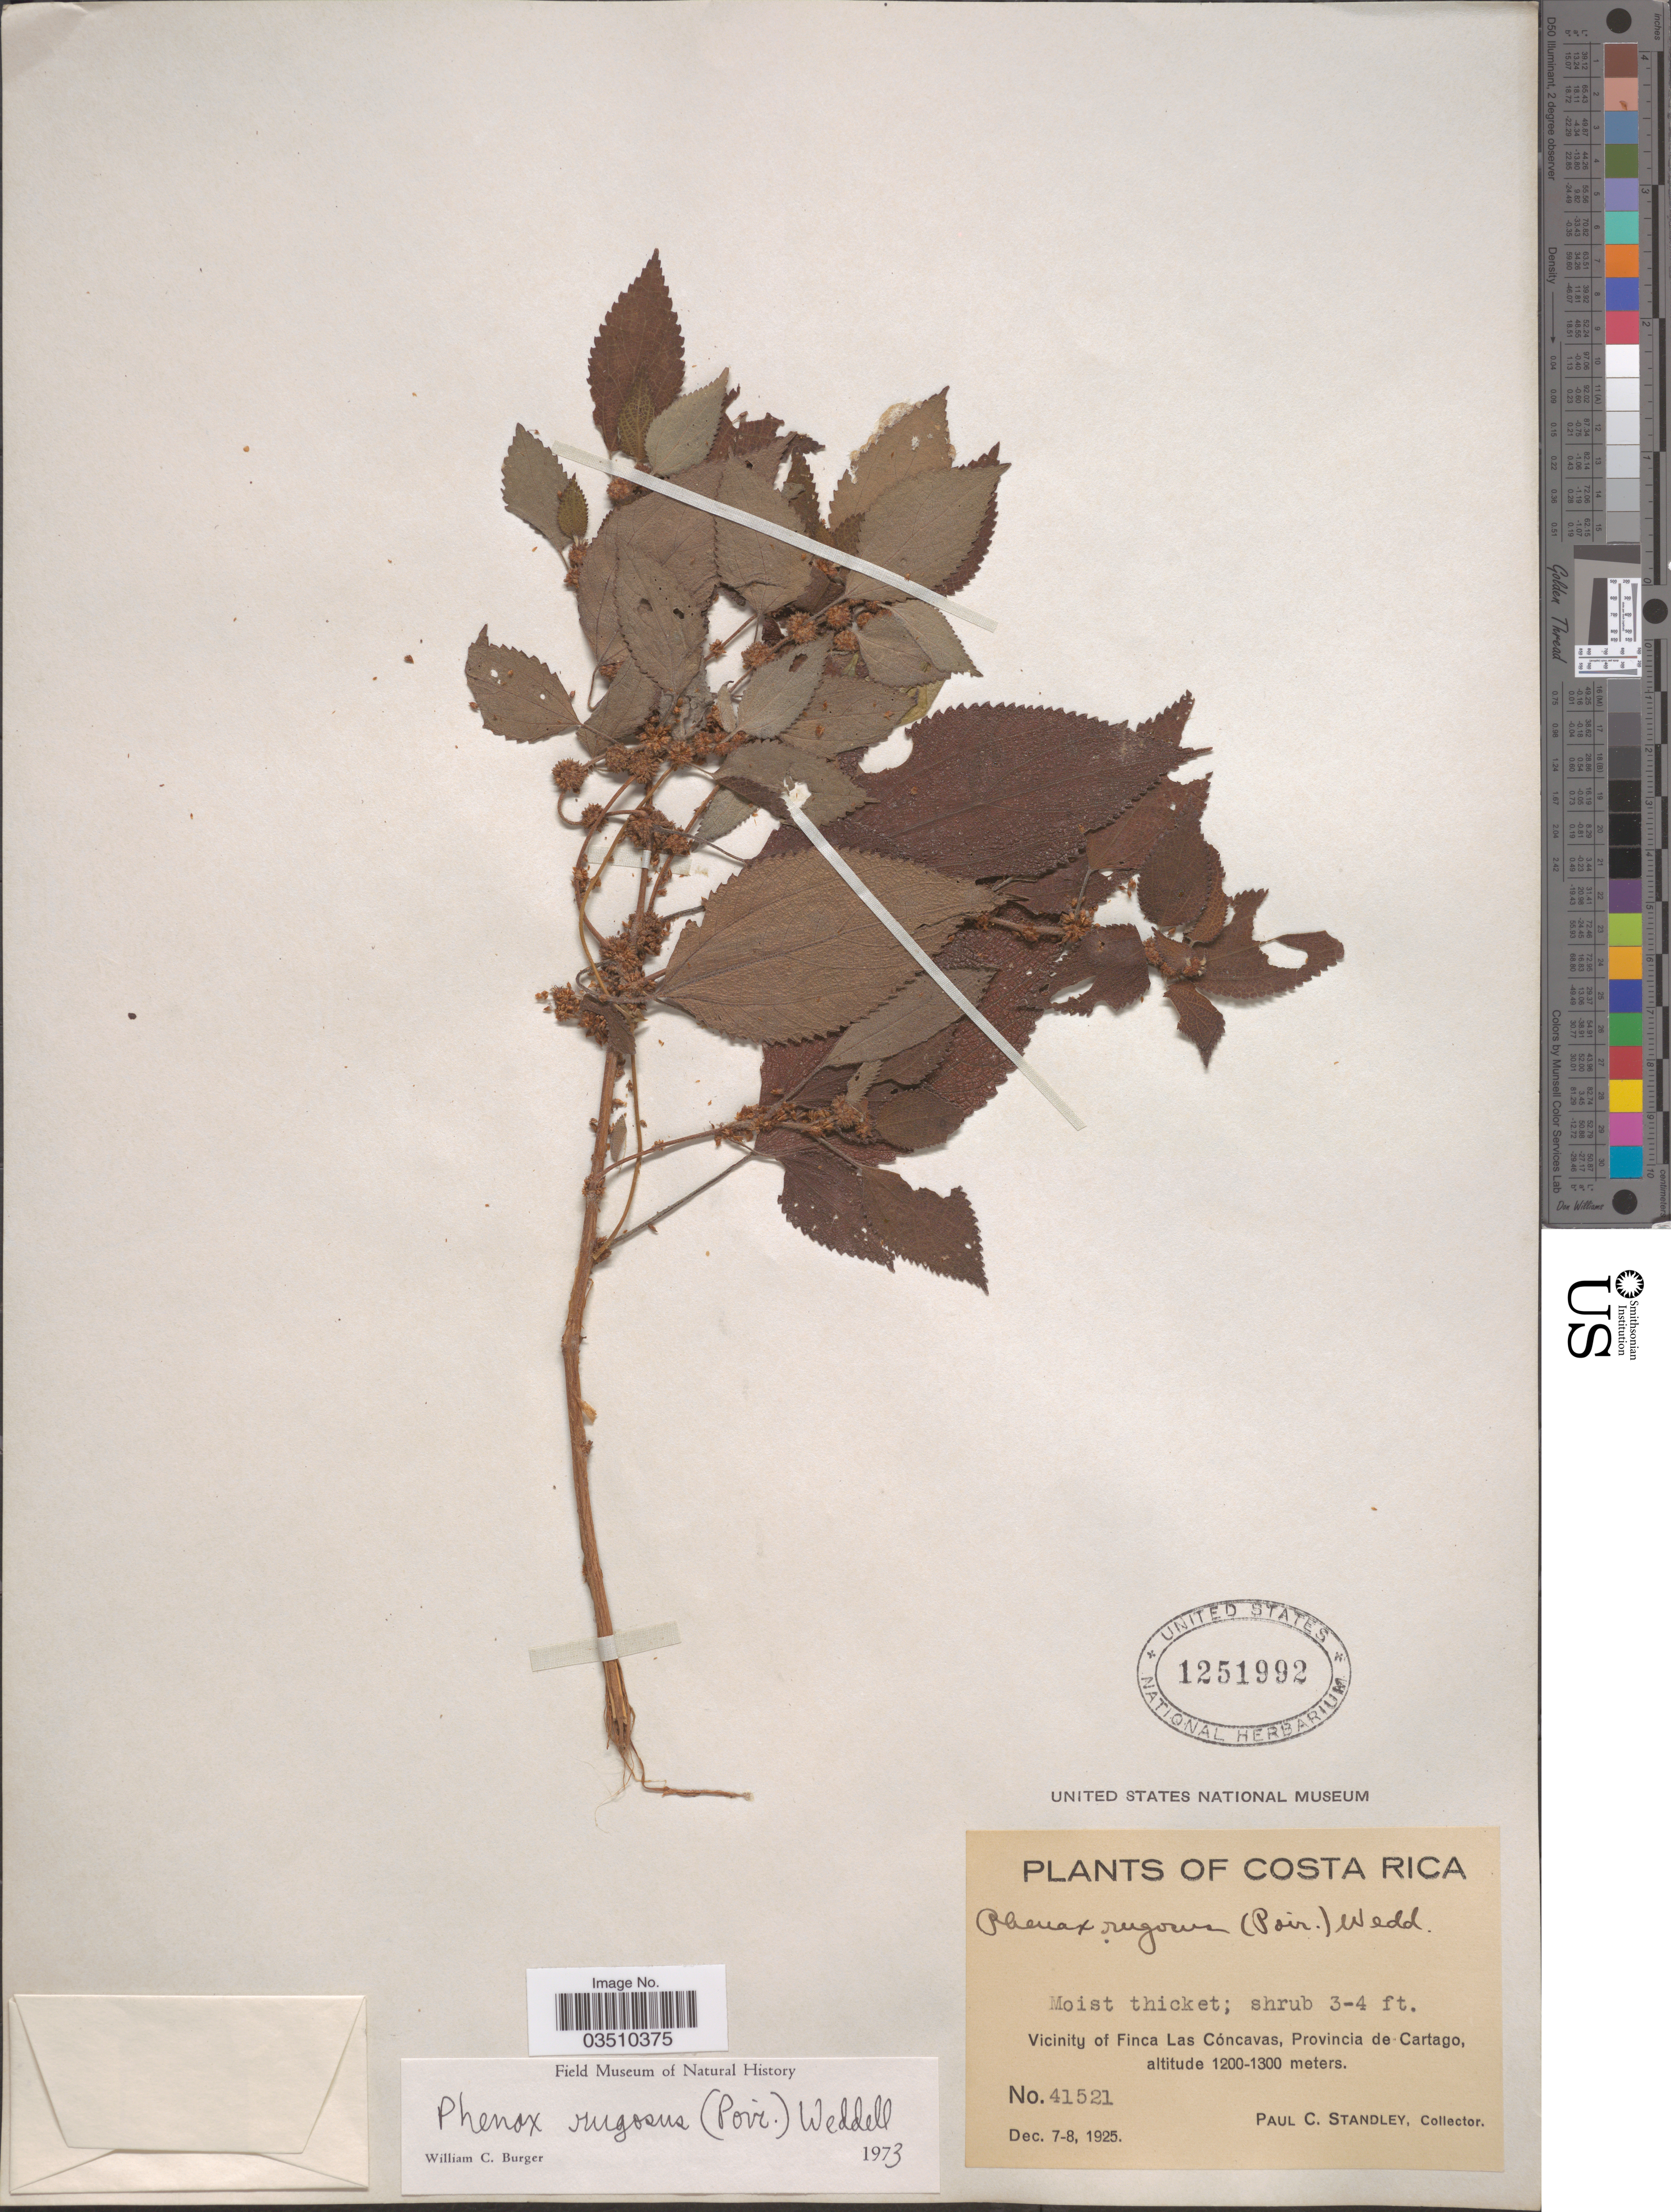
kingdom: Plantae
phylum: Tracheophyta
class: Magnoliopsida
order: Rosales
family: Urticaceae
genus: Phenax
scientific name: Phenax rugosus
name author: (Poir.) Wedd.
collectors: P. C. Standley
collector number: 41521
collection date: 1925-12-07/1925-12-08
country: Costa Rica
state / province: Cartago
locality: Vicinity of Finca Las Cóncavas.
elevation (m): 1200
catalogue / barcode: US 1251992